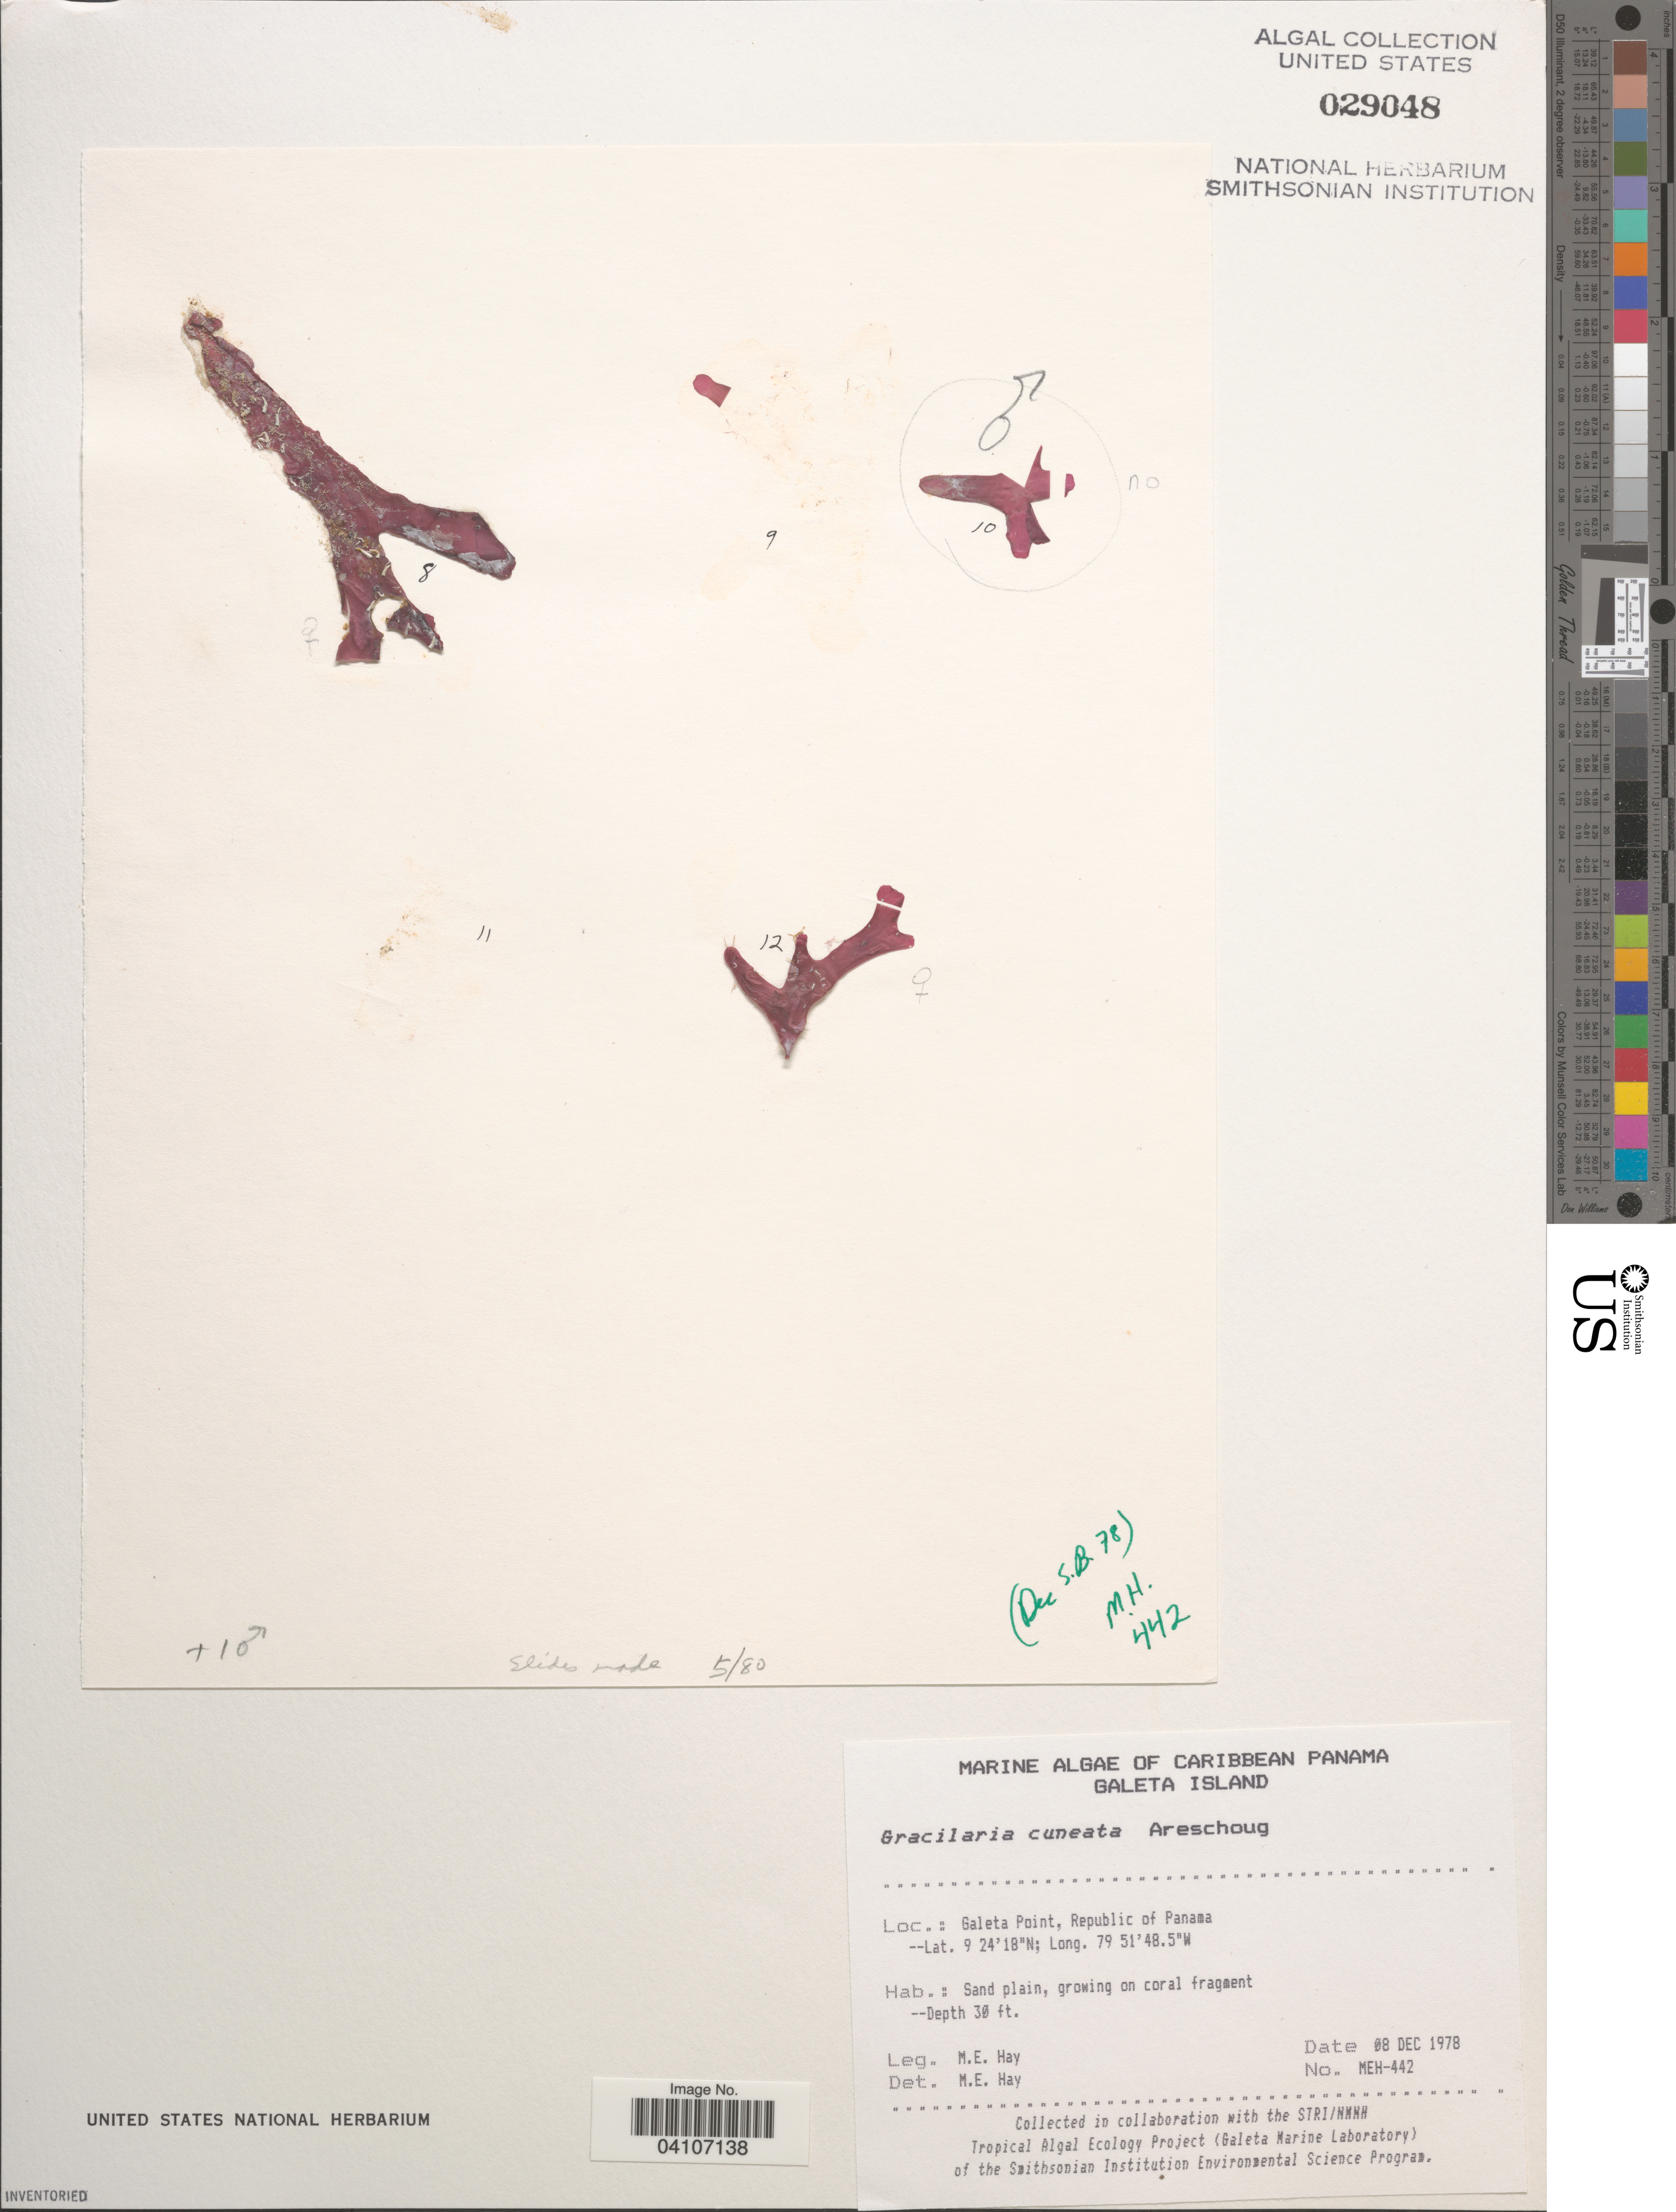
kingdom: Plantae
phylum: Rhodophyta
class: Florideophyceae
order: Gracilariales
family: Gracilariaceae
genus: Gracilaria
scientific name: Gracilaria cuneata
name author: Aresch.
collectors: M. E. Hay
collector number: MEH-442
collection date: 1978-12-08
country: Panama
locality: Caribbean Panama. Galeta Island. Galeta Point, Republic of Panama.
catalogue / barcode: US 29048